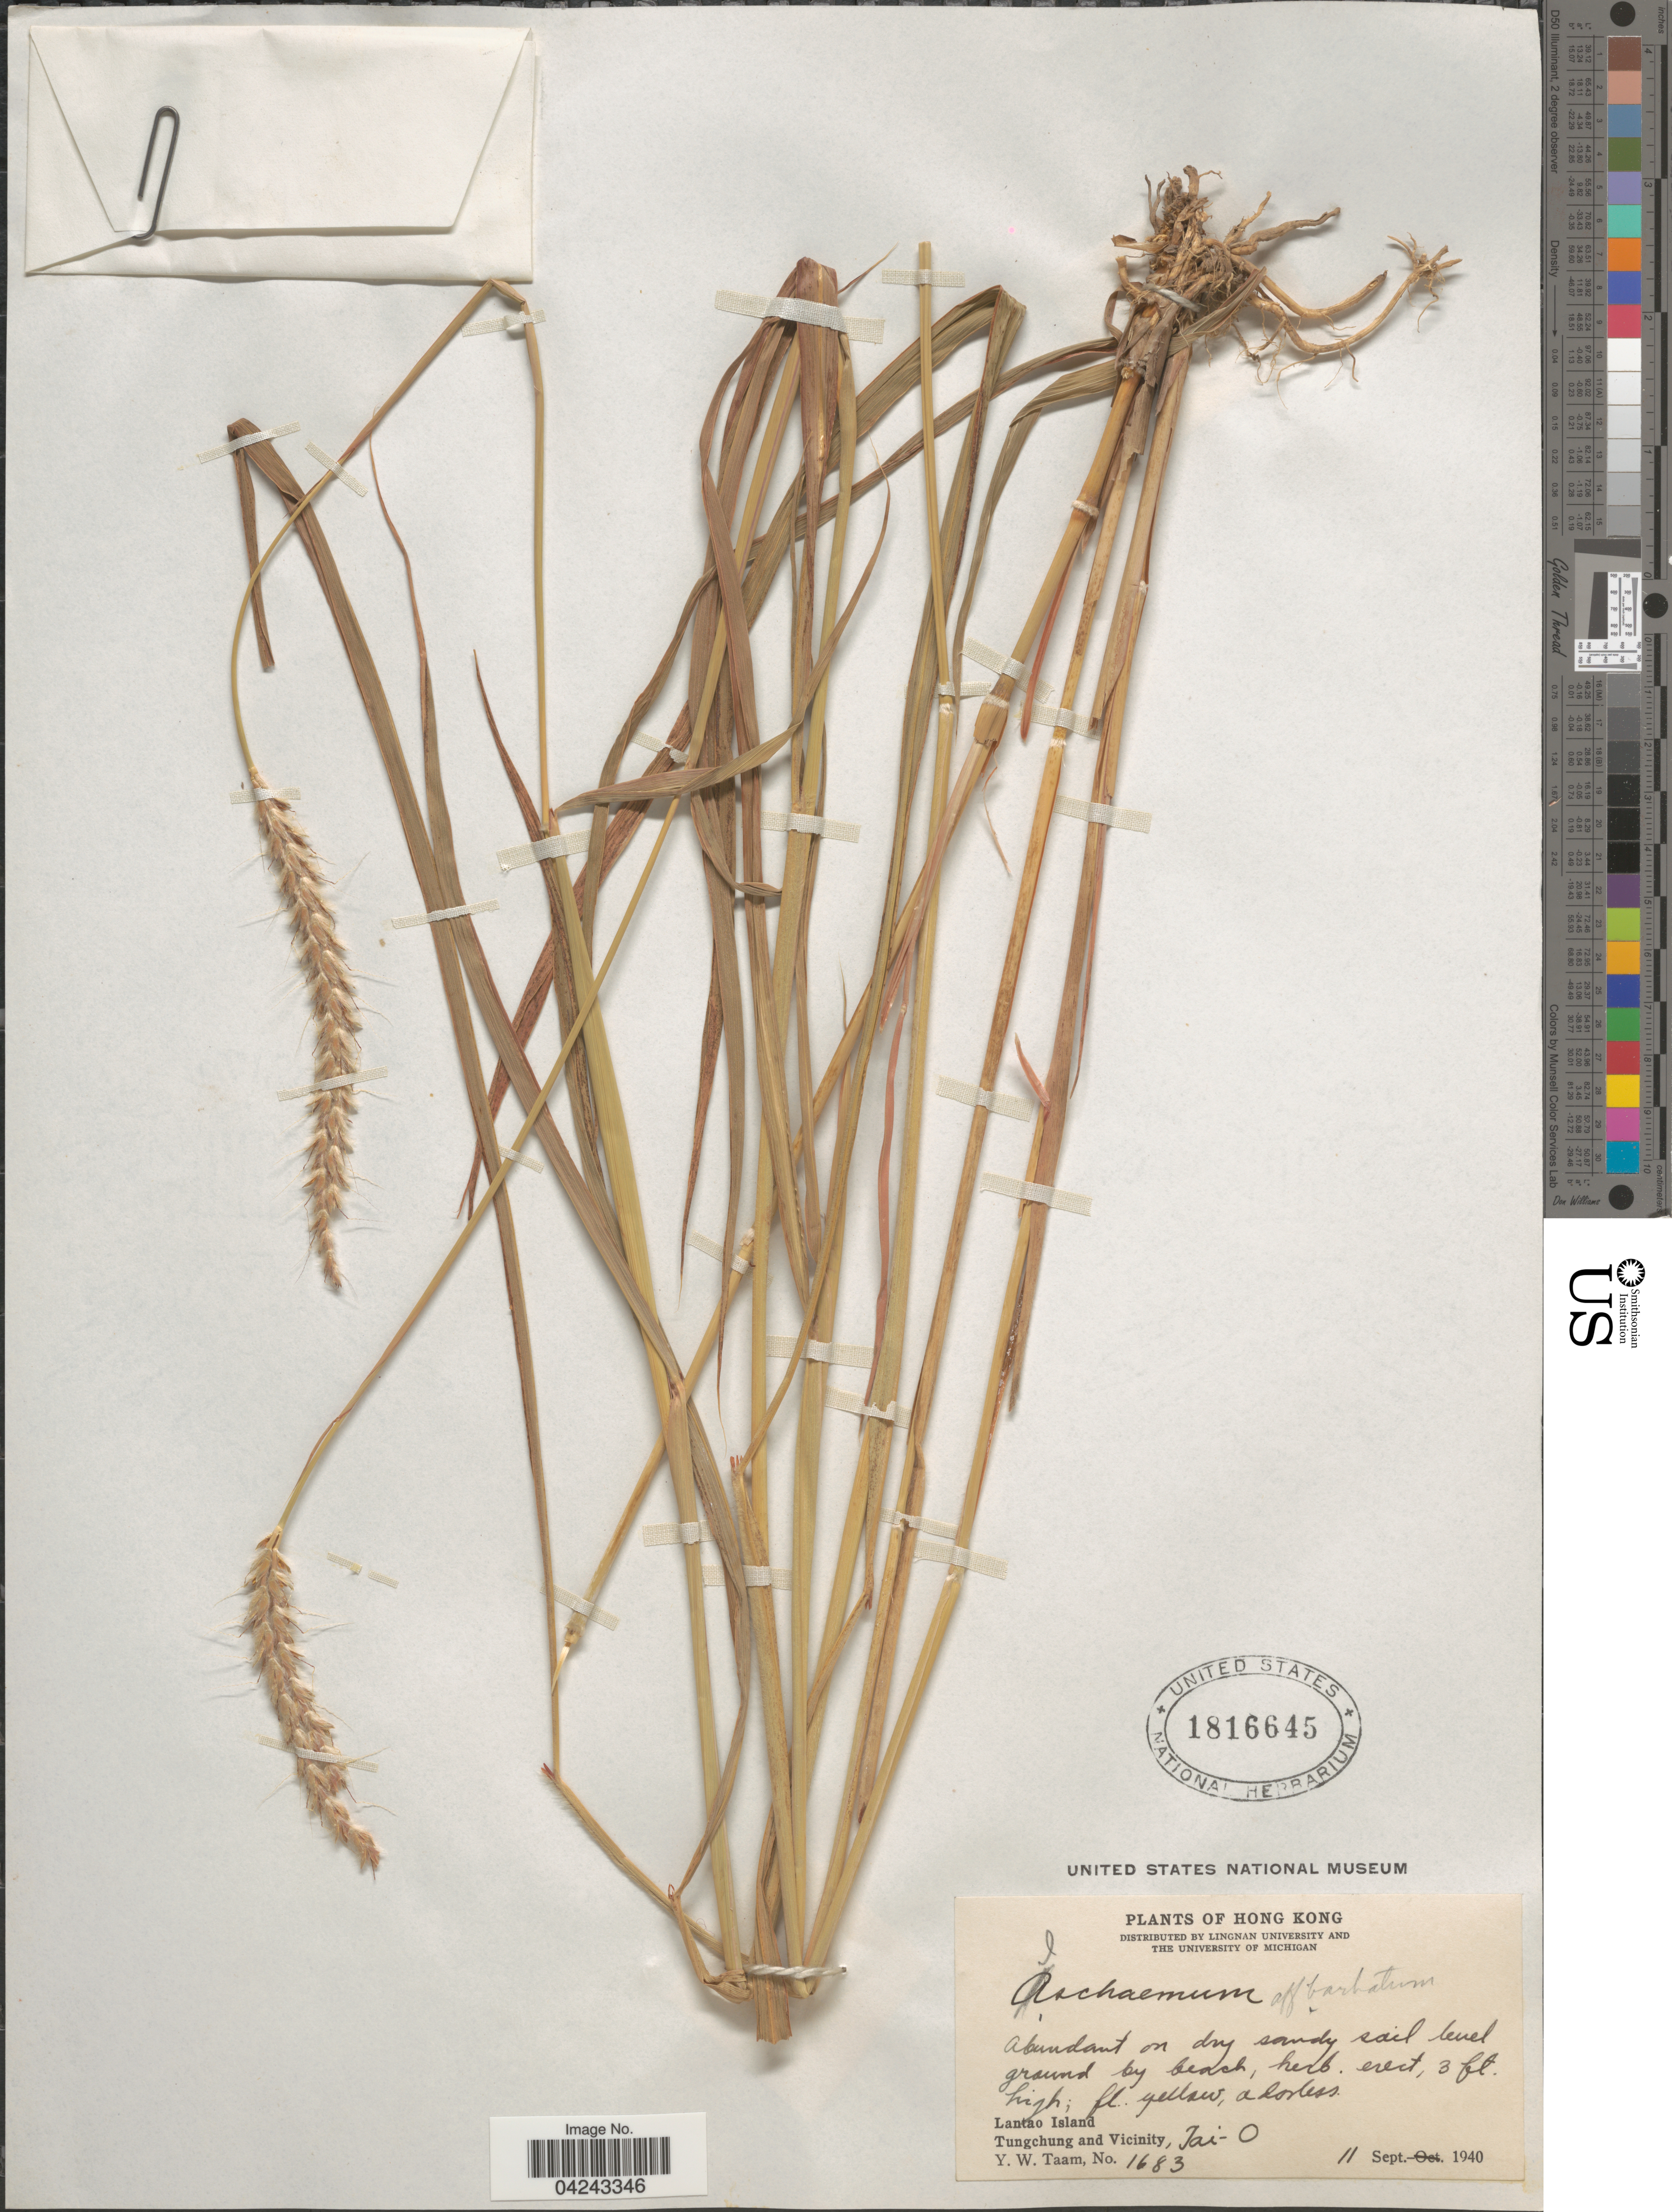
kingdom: Plantae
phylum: Tracheophyta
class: Liliopsida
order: Poales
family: Poaceae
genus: Ischaemum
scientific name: Ischaemum ciliare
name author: Retz.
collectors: Y. W. Taam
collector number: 1683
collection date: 1940-09-11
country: China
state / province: Hong Kong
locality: Lantao Island. Tungchung and Vicinity, Tai-O.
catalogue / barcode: US 1816645